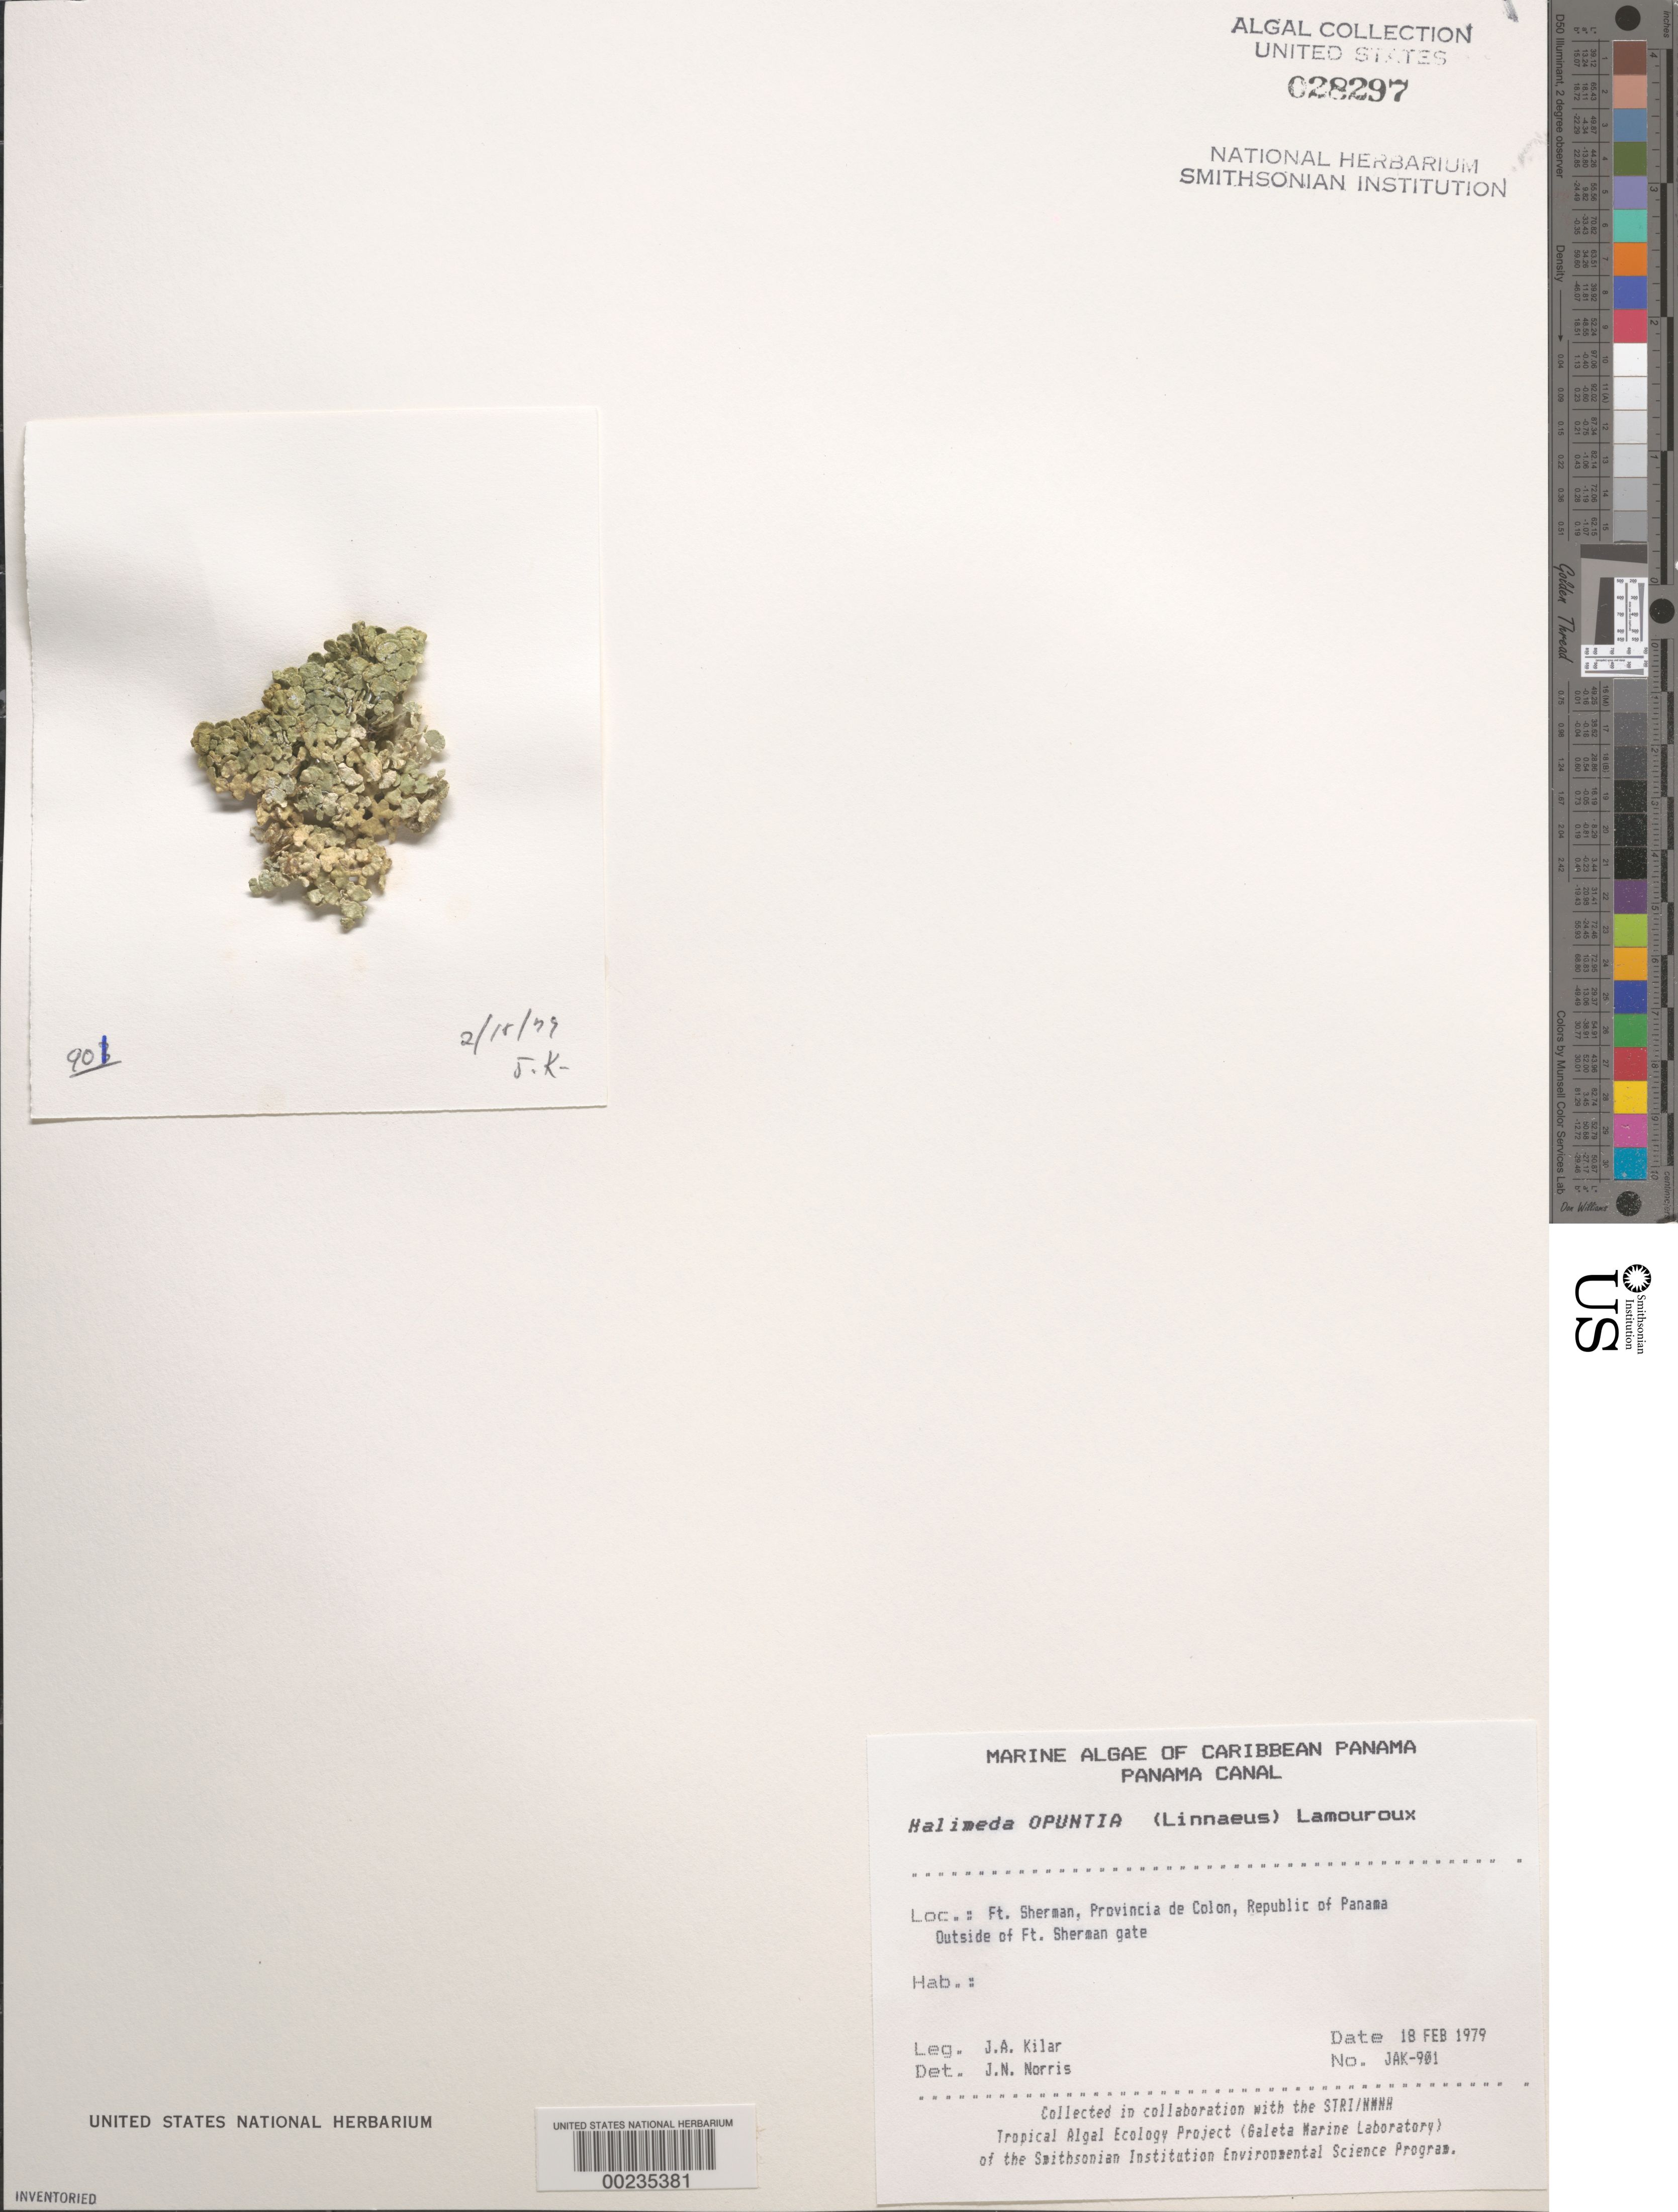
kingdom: Plantae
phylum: Chlorophyta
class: Ulvophyceae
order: Bryopsidales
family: Halimedaceae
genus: Halimeda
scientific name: Halimeda opuntia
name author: (L.) J.V.Lamouroux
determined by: Norris, James N.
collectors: J. A. Kilar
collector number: JAK-901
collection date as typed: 18 Feb 1979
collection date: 1979-02-18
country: Panama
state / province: Colón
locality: Fort Sherman, Panama Canal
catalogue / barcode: US 28297